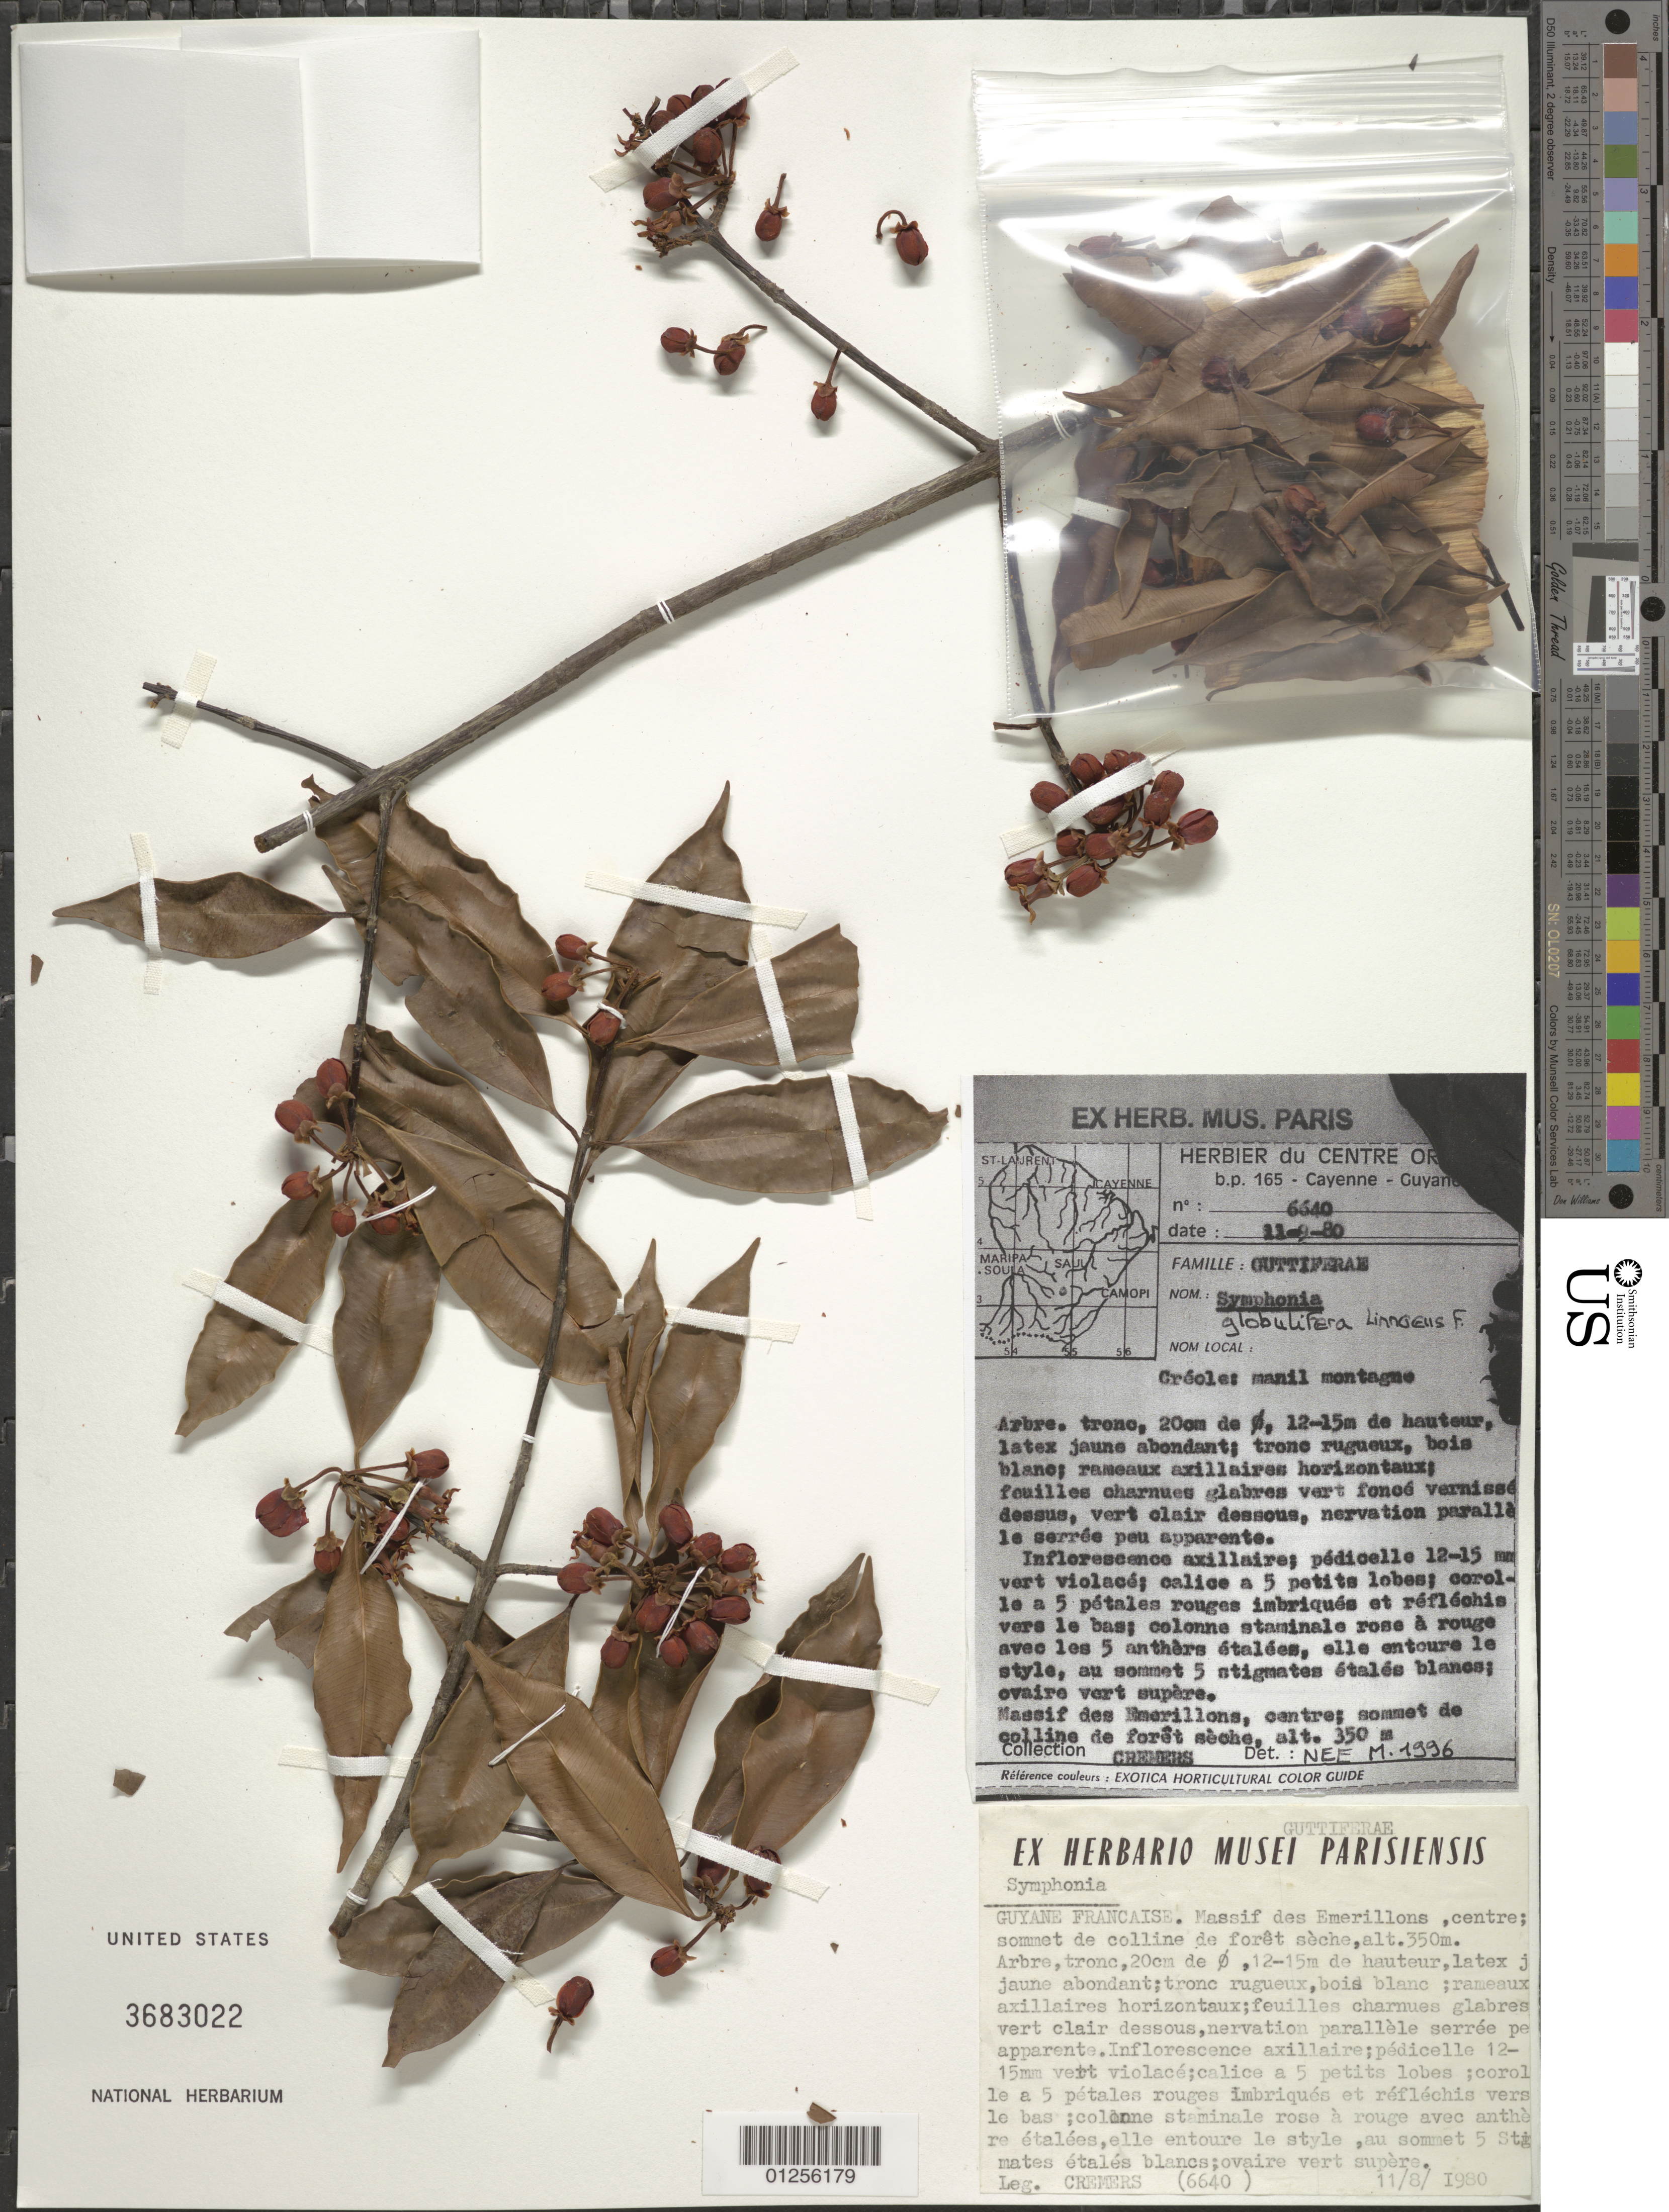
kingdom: Plantae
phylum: Tracheophyta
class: Magnoliopsida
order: Malpighiales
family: Clusiaceae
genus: Symphonia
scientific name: Symphonia globulifera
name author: L. f.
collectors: G. Cremers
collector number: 6640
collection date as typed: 11 August 1980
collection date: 1980-08-11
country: French Guiana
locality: Massif des Emerillon, centre; sommet de calline de foret seche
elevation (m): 350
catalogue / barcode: US 3683022